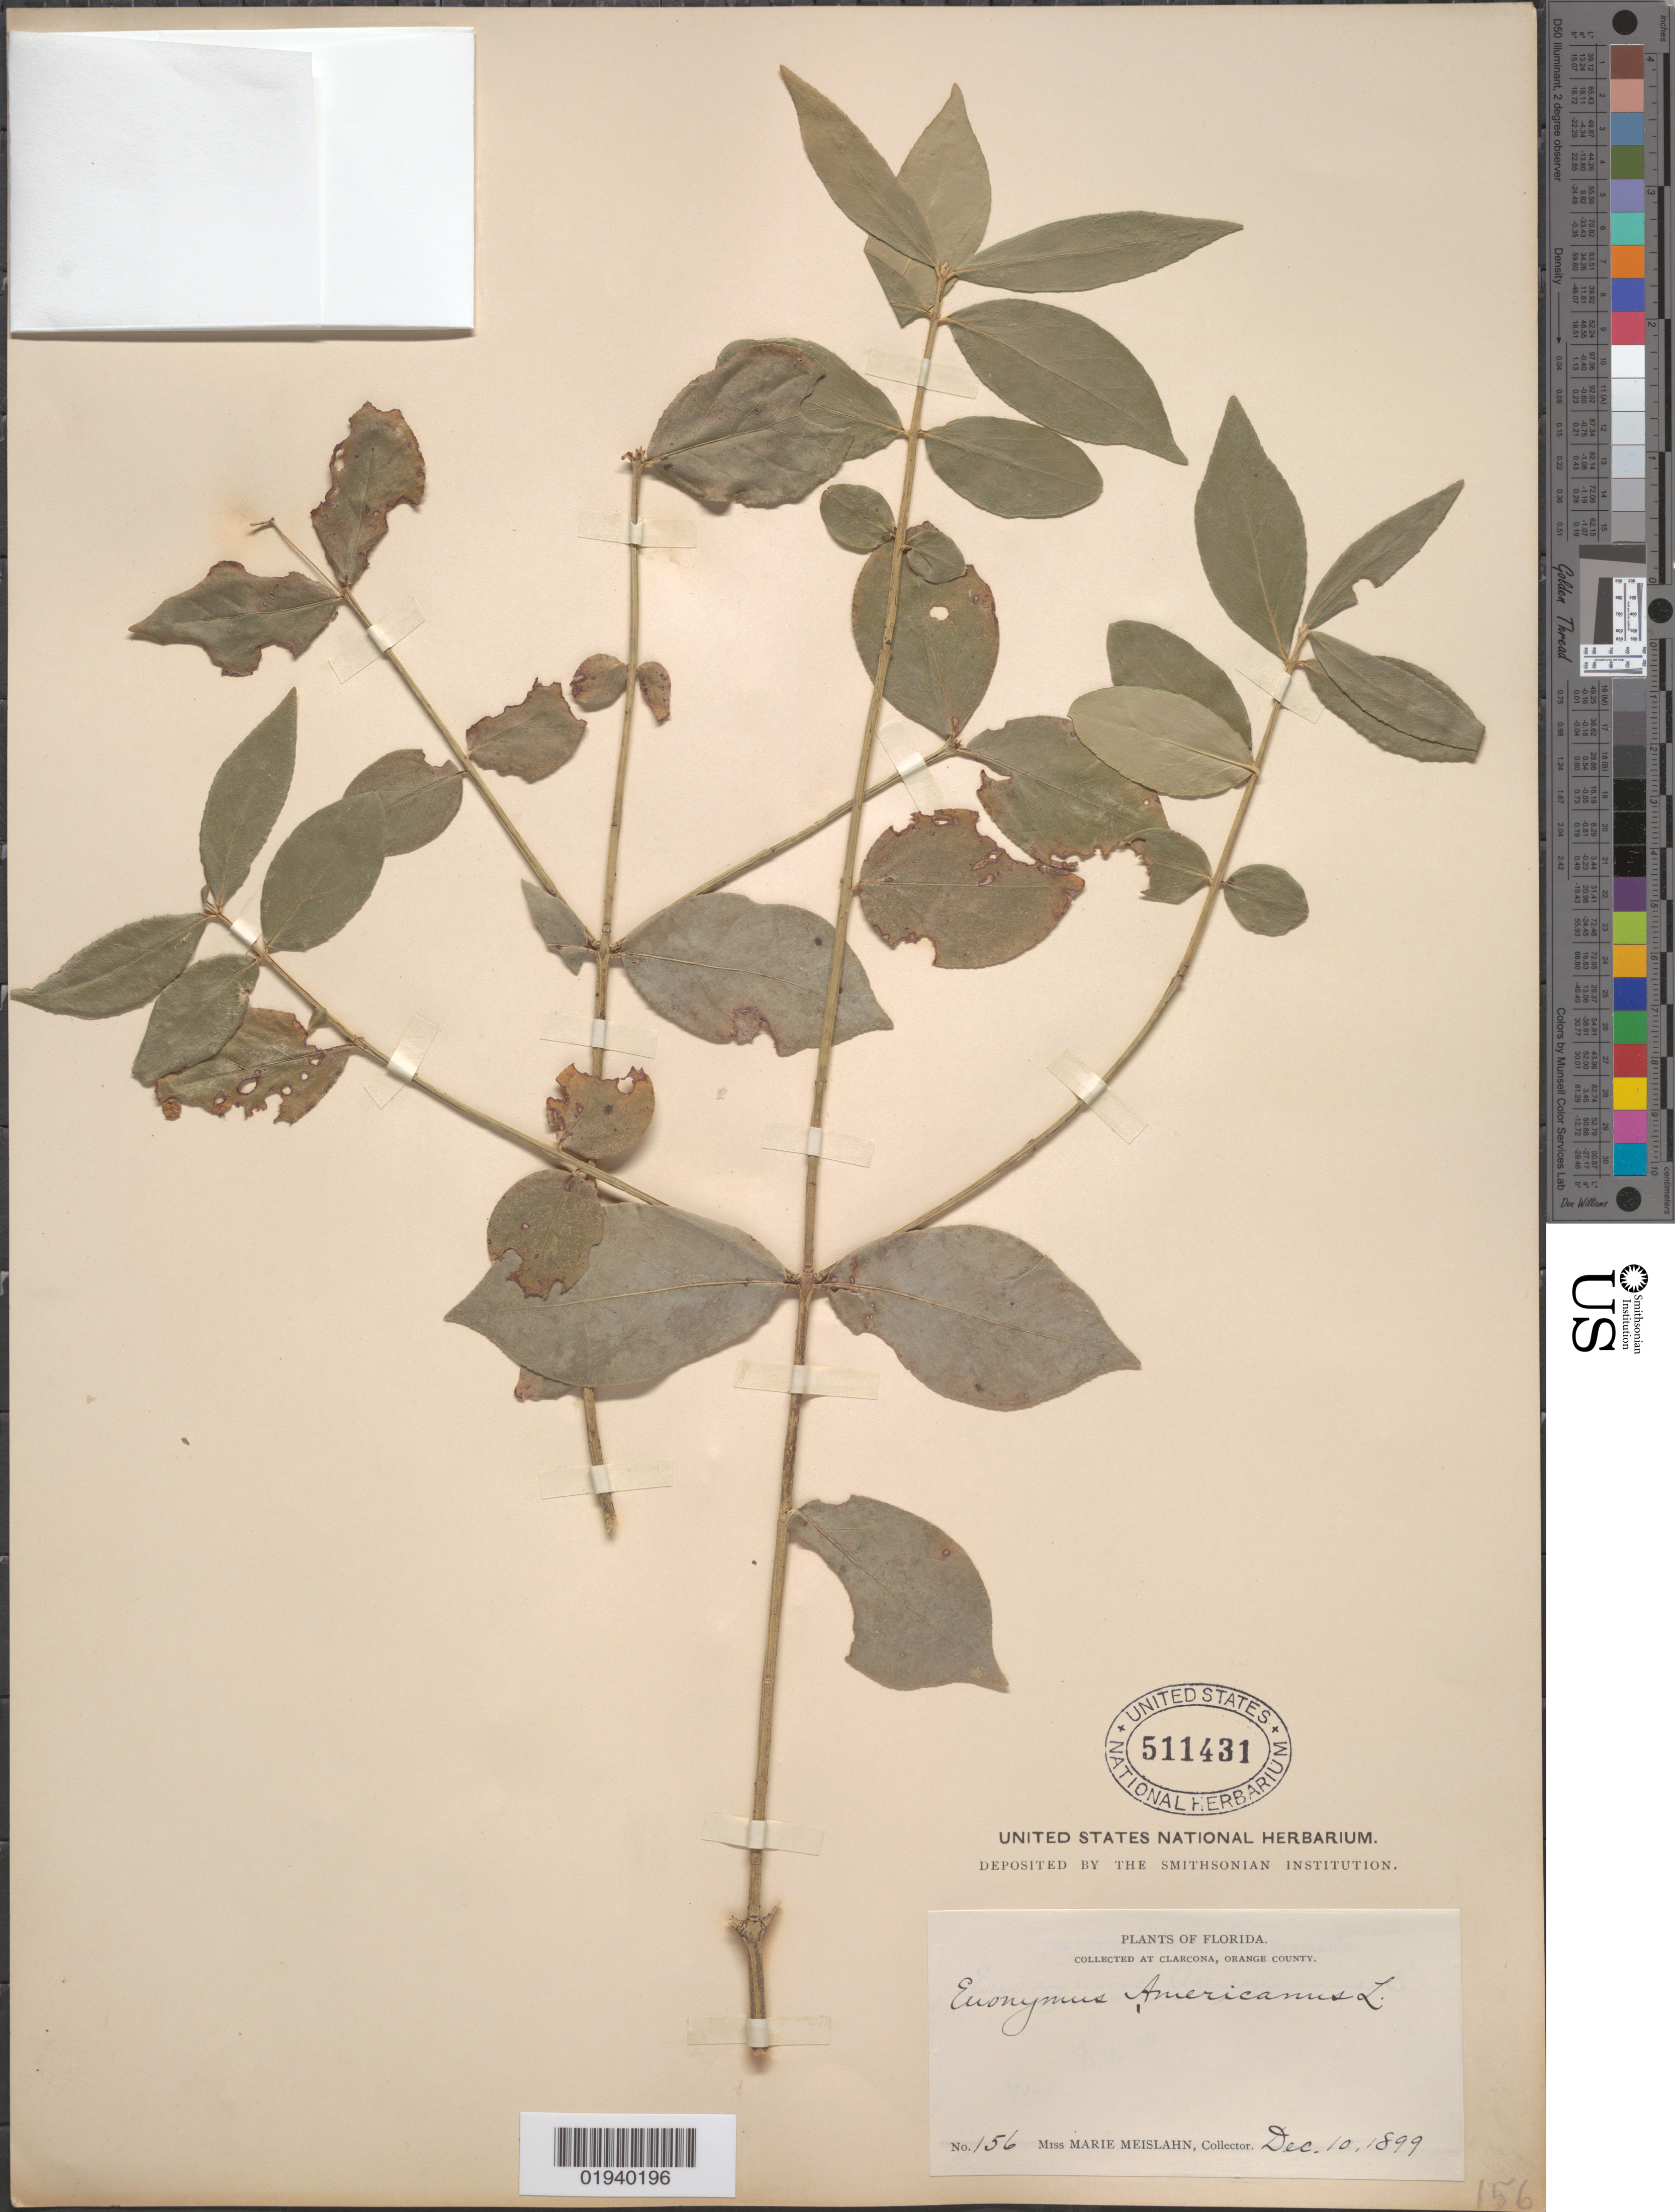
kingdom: Plantae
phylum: Tracheophyta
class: Magnoliopsida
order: Celastrales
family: Celastraceae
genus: Euonymus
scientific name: Euonymus americanus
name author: L.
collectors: M. Meislahn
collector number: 156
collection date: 1899-12-10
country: United States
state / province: Florida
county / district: Orange County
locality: Clarcona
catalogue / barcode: US 511431